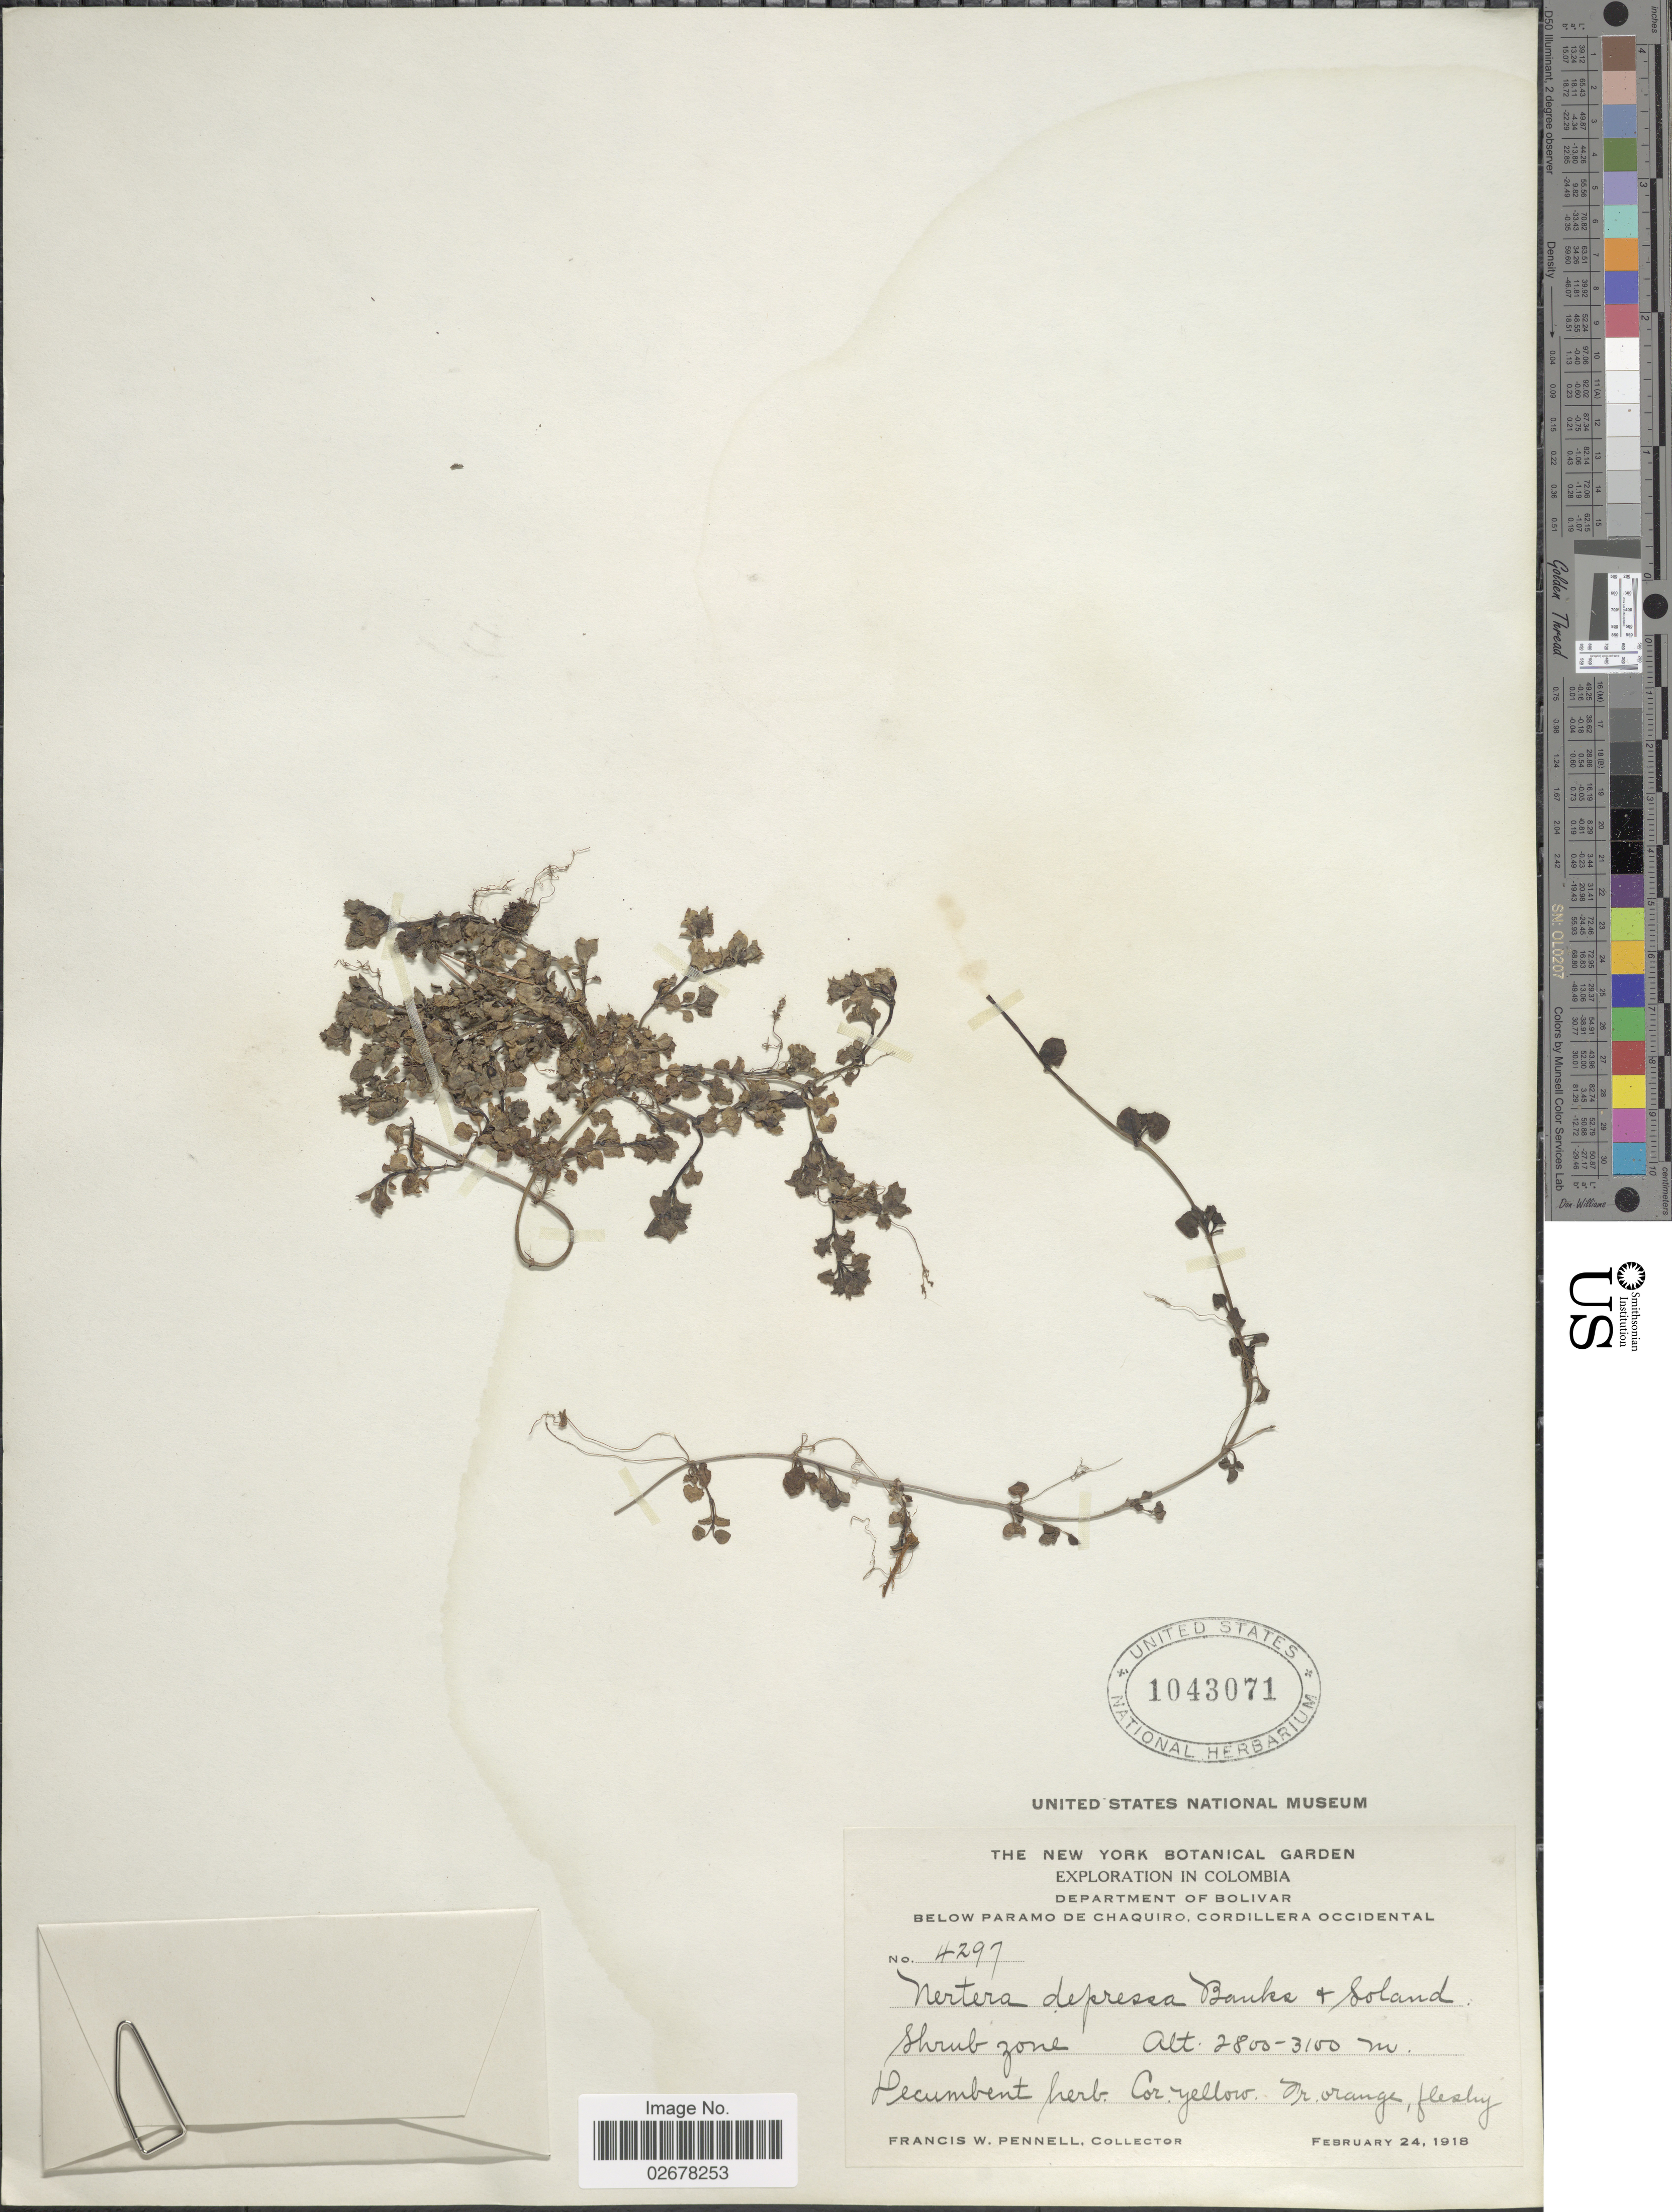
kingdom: Plantae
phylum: Tracheophyta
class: Magnoliopsida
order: Gentianales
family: Rubiaceae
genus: Nertera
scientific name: Nertera depressa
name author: Banks & Sol. ex Gaertn.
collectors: F. W. Pennell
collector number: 4297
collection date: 1918-02-24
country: Colombia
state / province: Bolívar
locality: Below Paramo de Chaquiro, Cordillera Occidental.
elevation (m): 2800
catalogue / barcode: US 1043071